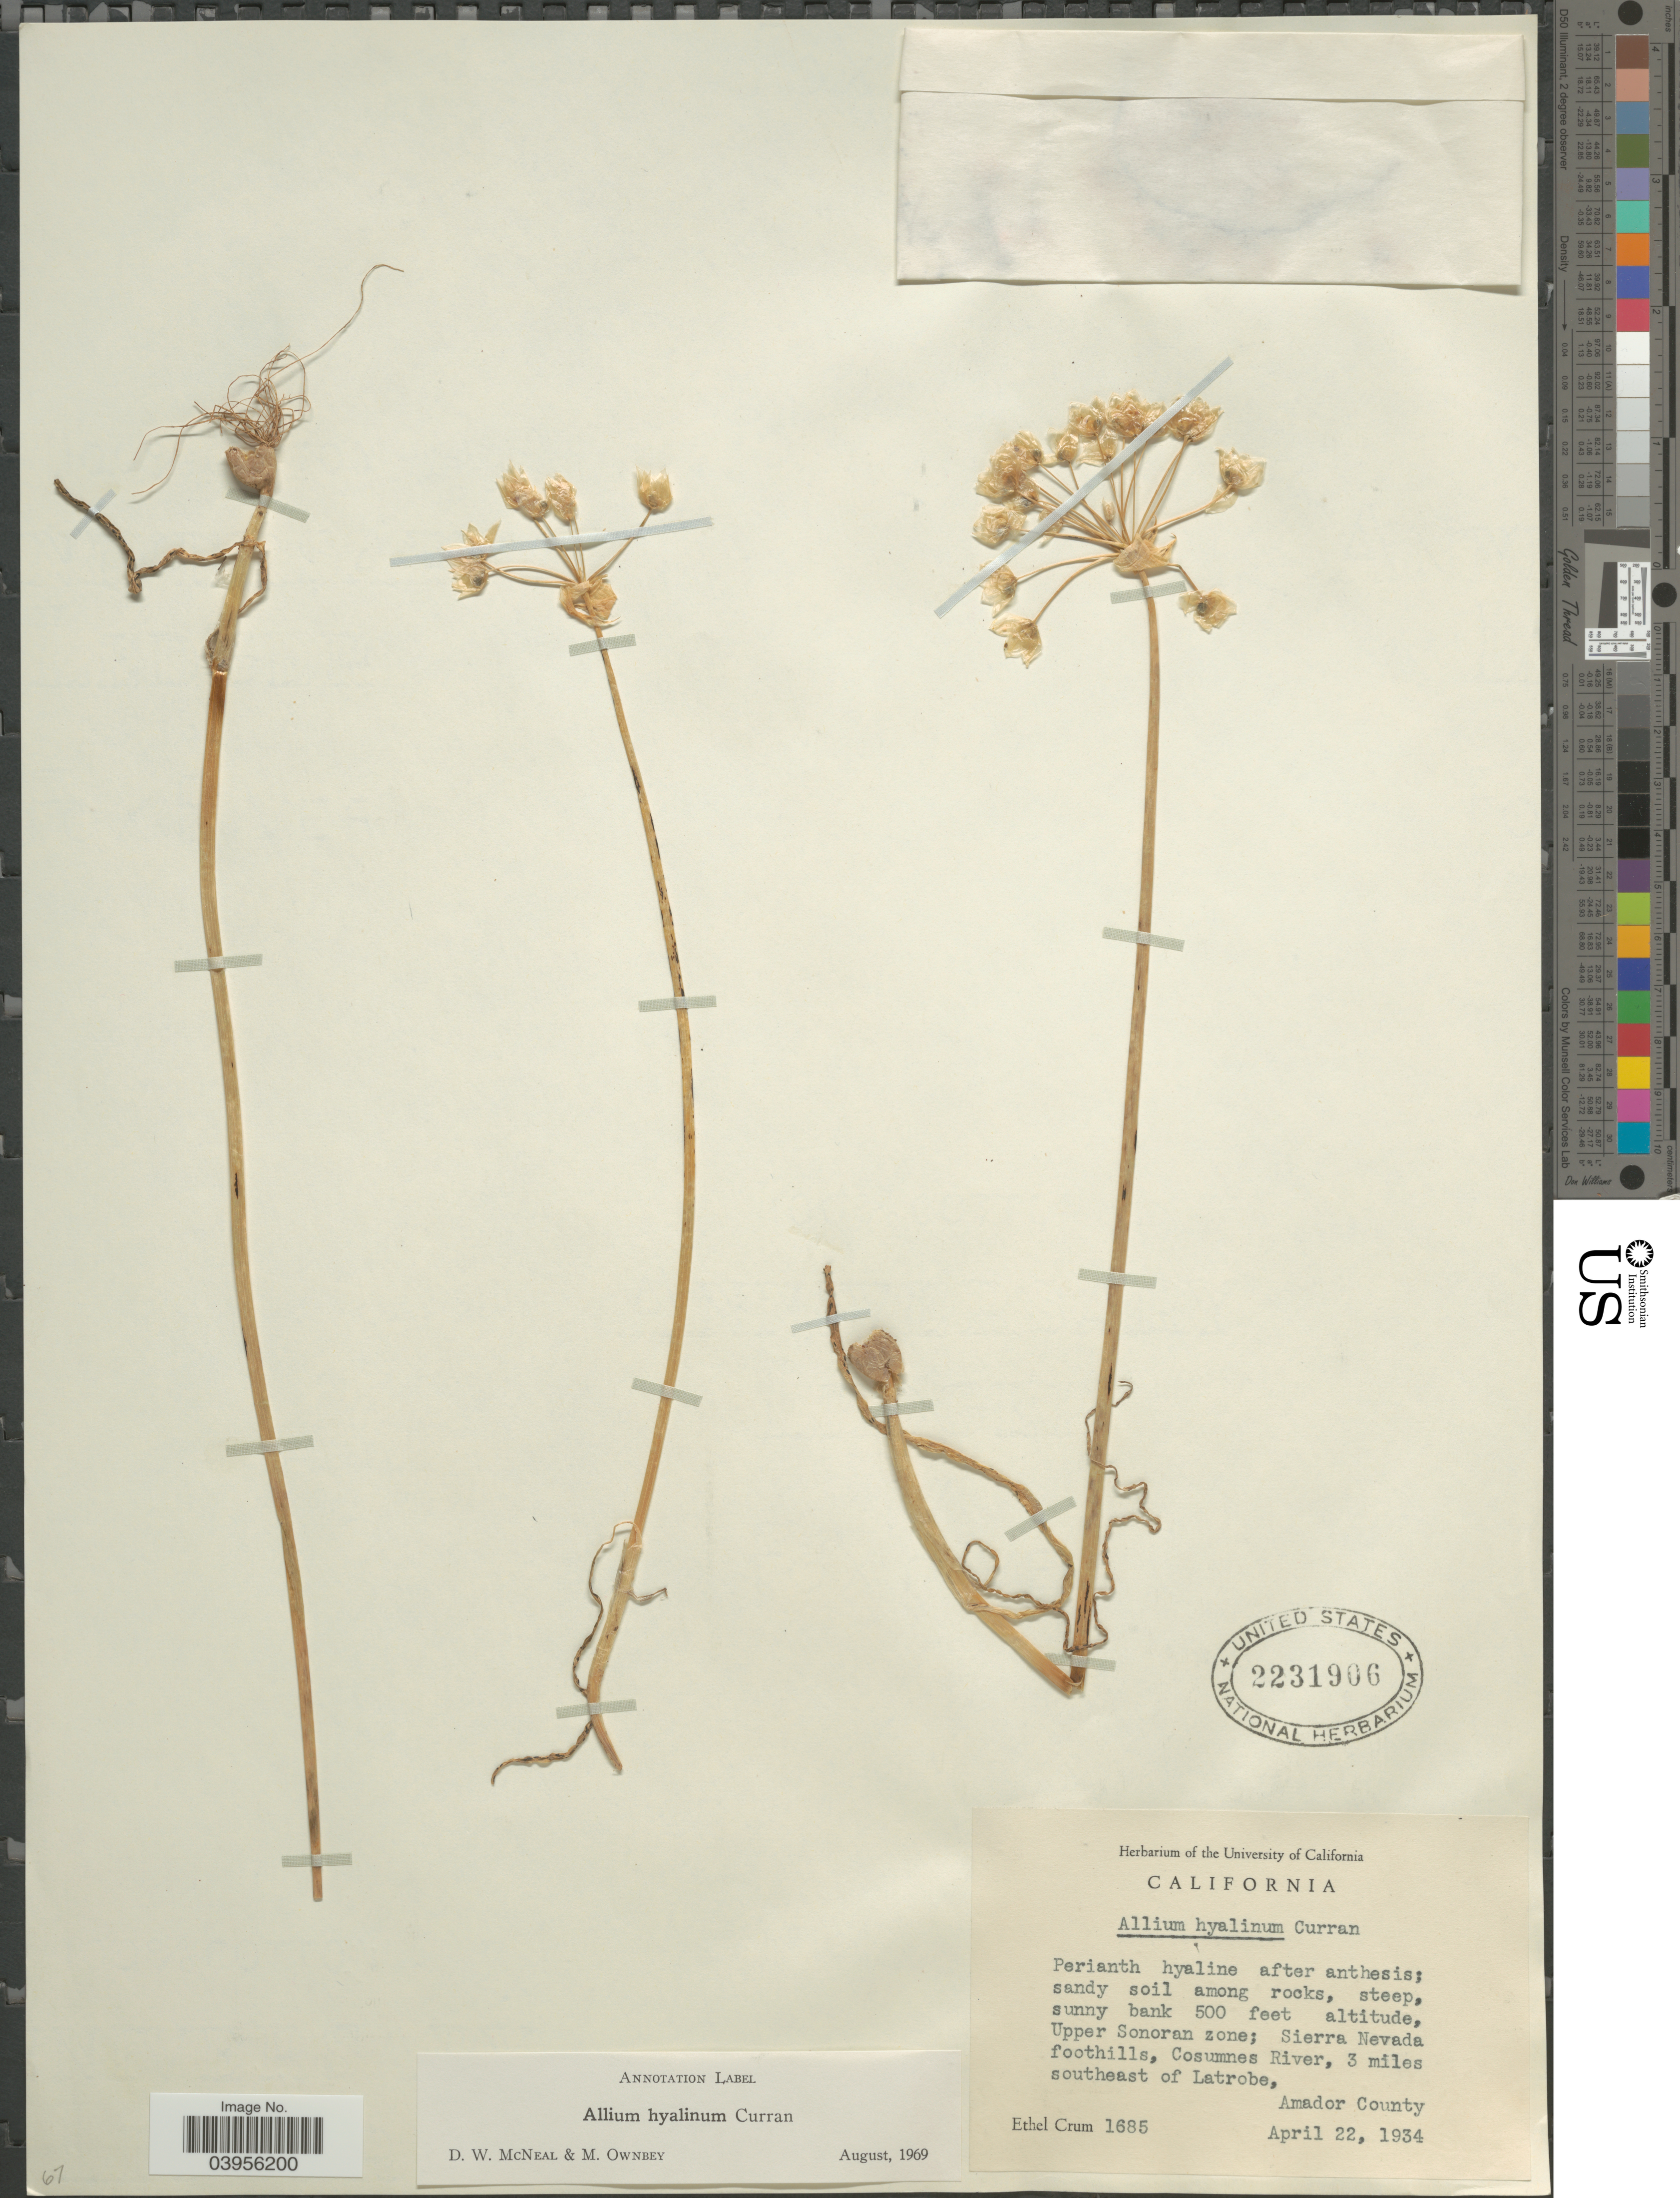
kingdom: Plantae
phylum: Tracheophyta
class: Liliopsida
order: Asparagales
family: Amaryllidaceae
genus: Allium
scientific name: Allium hyalinum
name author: Curran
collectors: E. K. Crum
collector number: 1685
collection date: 1934-04-22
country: United States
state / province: California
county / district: Amador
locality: Upper Sonoran zone; Sierra Nevada foothills, Cosumnes River, 3 miles southeast of Latrobe, Amador County.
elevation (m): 152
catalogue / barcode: US 2231906